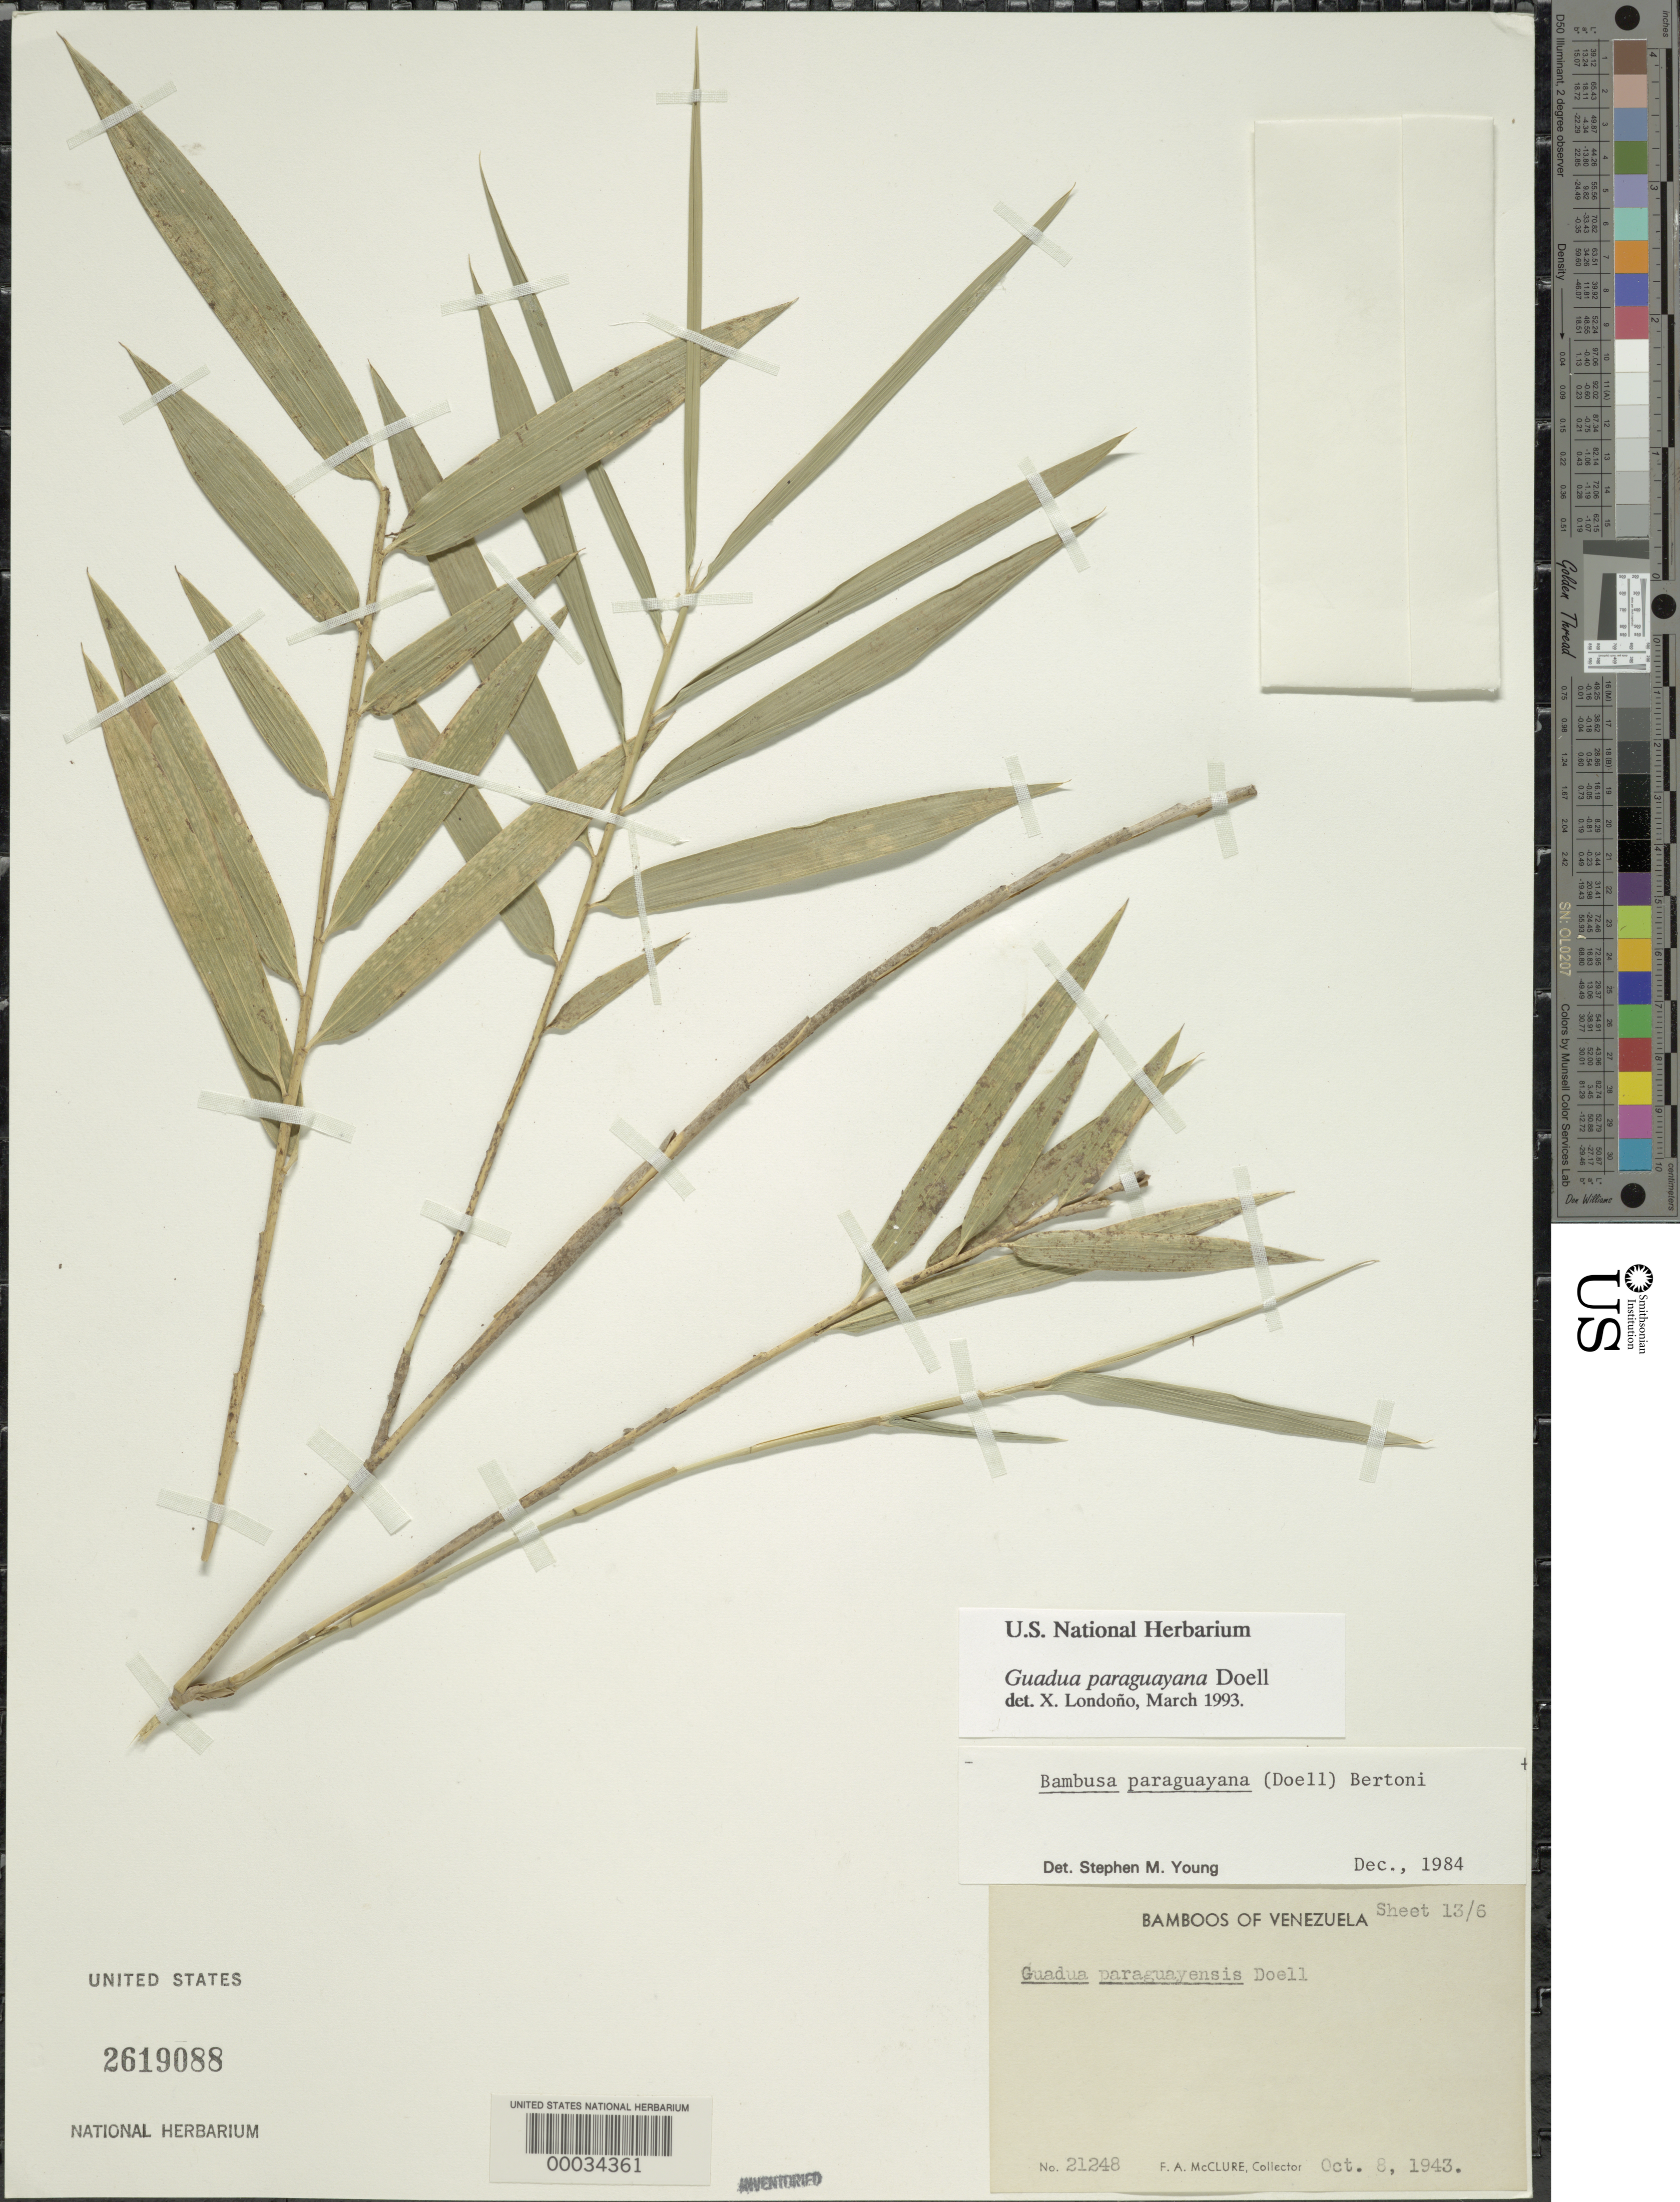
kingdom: Plantae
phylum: Tracheophyta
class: Liliopsida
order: Poales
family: Poaceae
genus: Guadua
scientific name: Guadua paraguayana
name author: Döll in Mart.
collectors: F. A. McClure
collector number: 21248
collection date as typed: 08 Oct 1943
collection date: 1943-10-08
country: Venezuela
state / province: Distrito Federal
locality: Piedra rajada, ciudad bolivar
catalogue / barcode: US 2619088